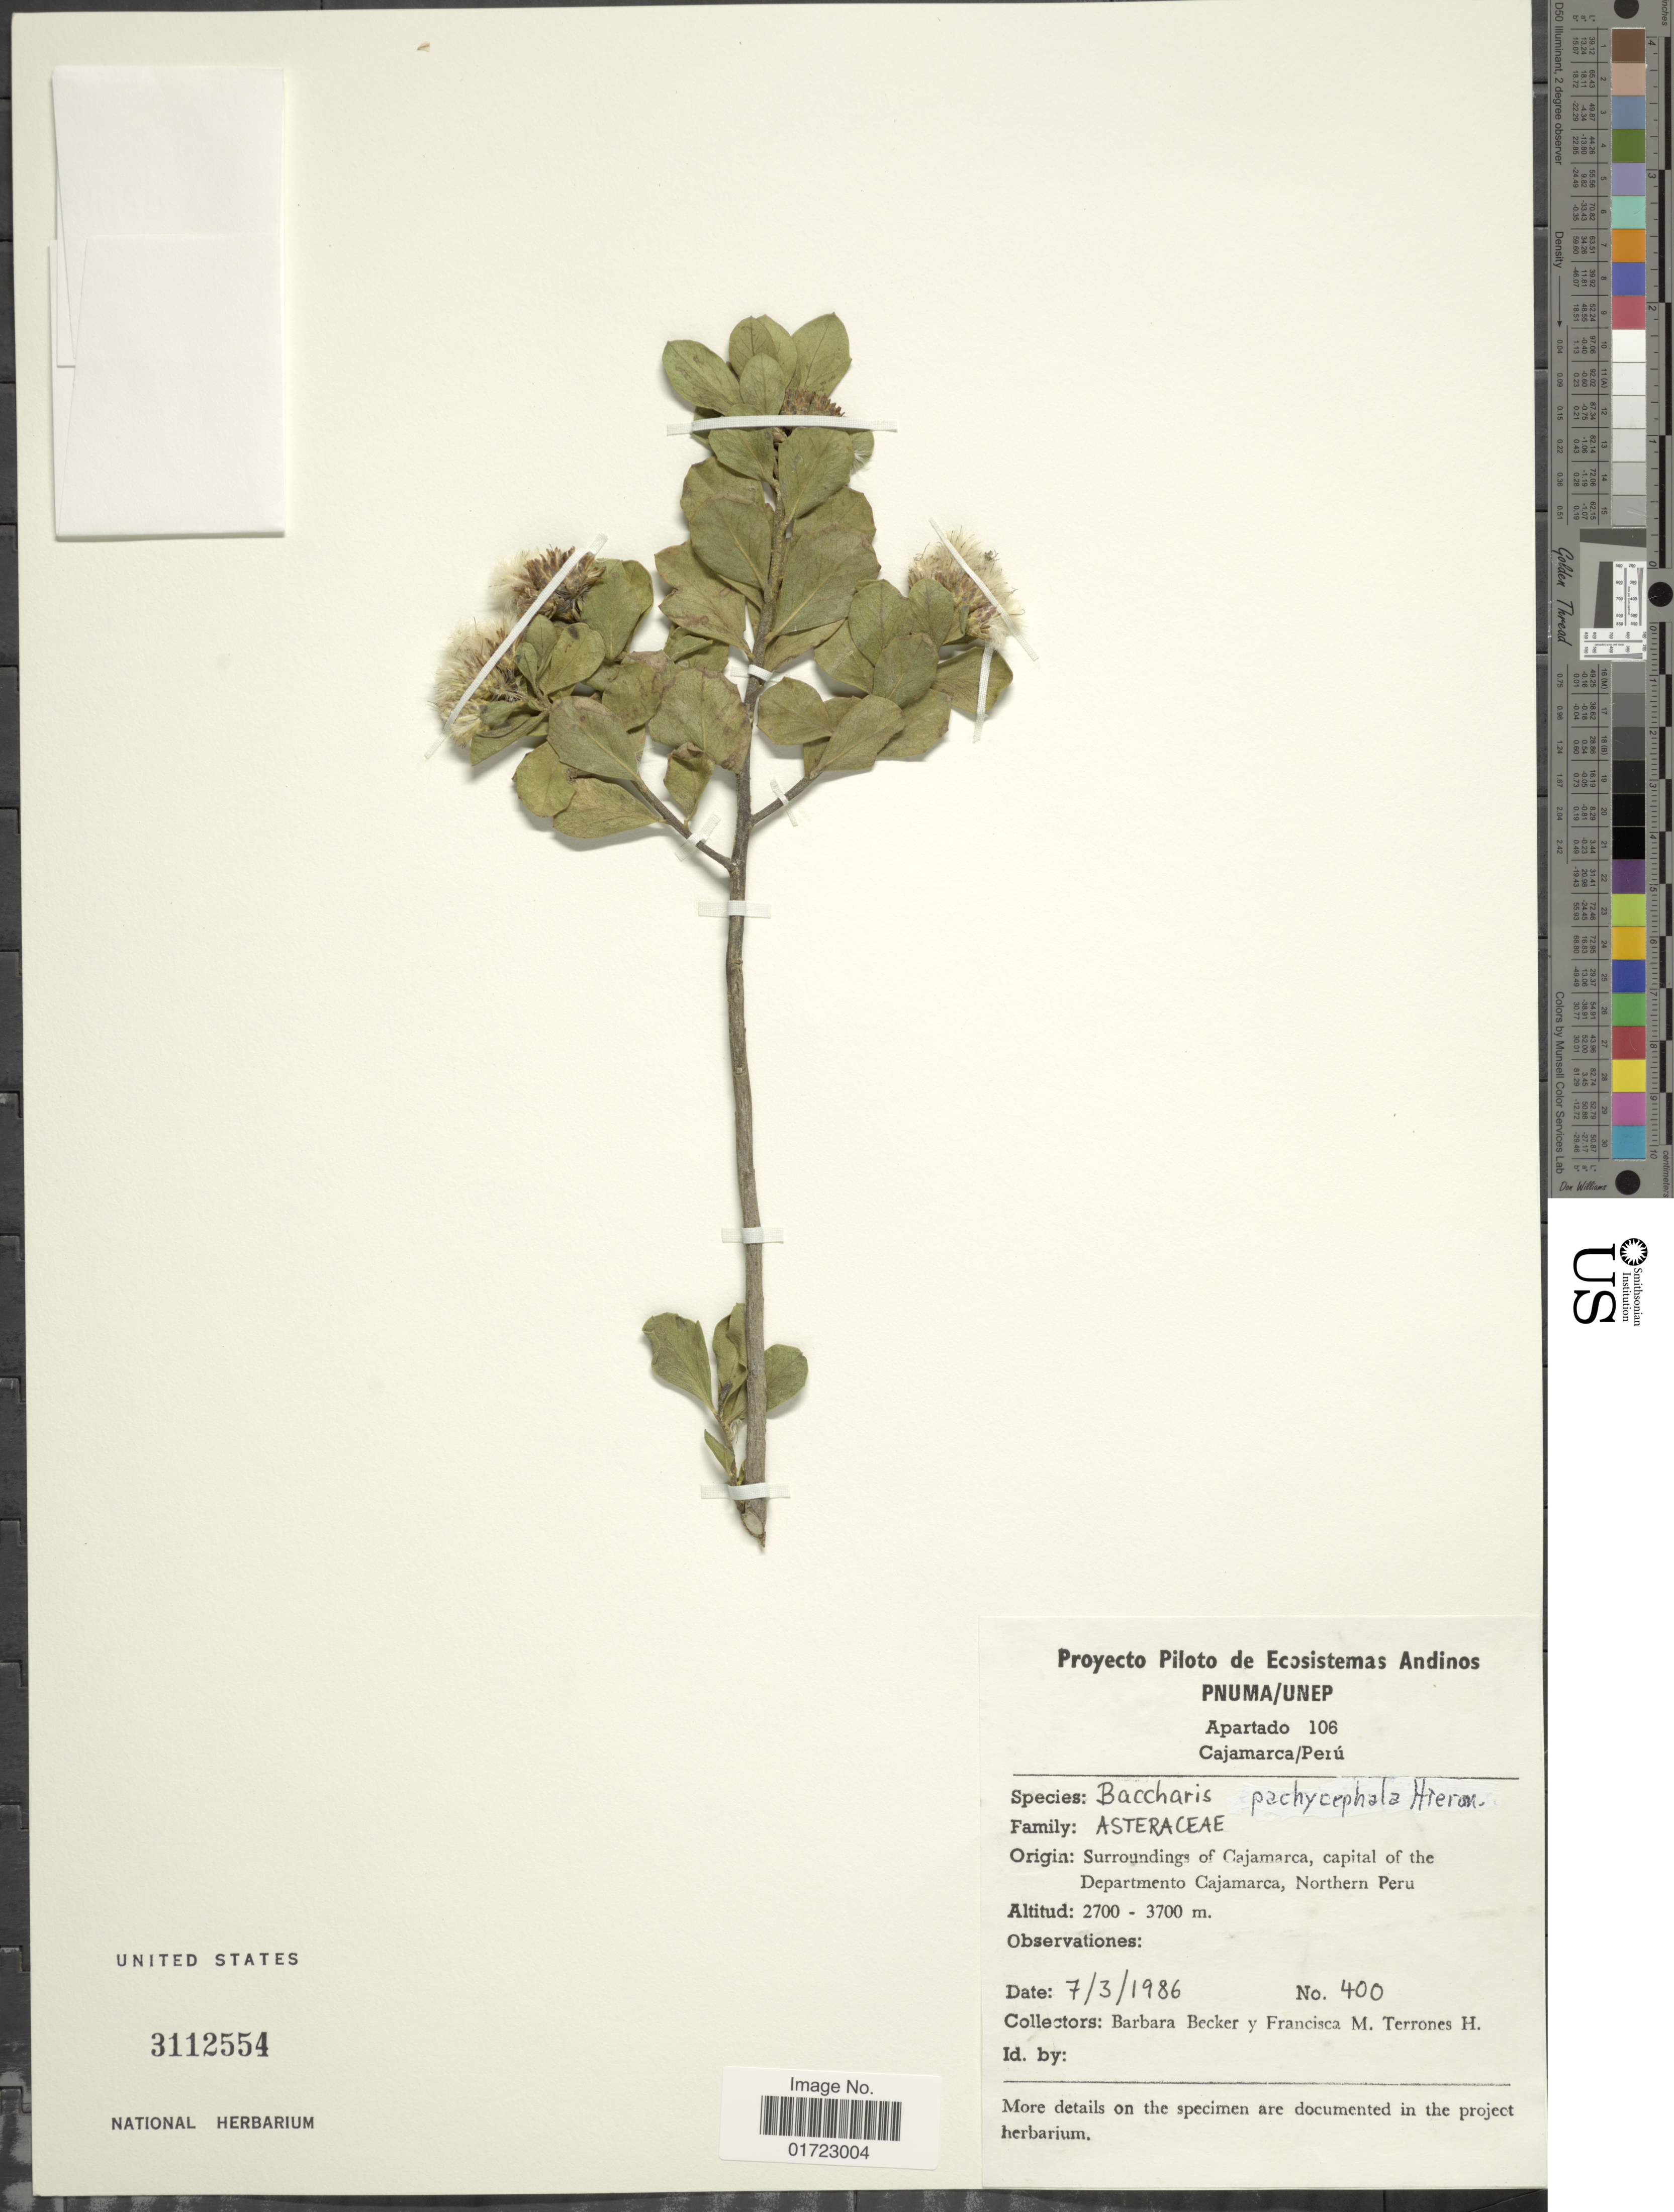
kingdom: Plantae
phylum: Tracheophyta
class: Magnoliopsida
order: Asterales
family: Asteraceae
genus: Baccharis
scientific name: Baccharis pachycephala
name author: Hieron.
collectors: B. Becker & F. Terrones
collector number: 400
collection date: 1986-03-07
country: Peru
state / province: Cajamarca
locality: Surroundings of Cajamarca, capital of the Departmento Cajamarca, Northern Peru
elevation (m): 2700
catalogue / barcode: US 3112554